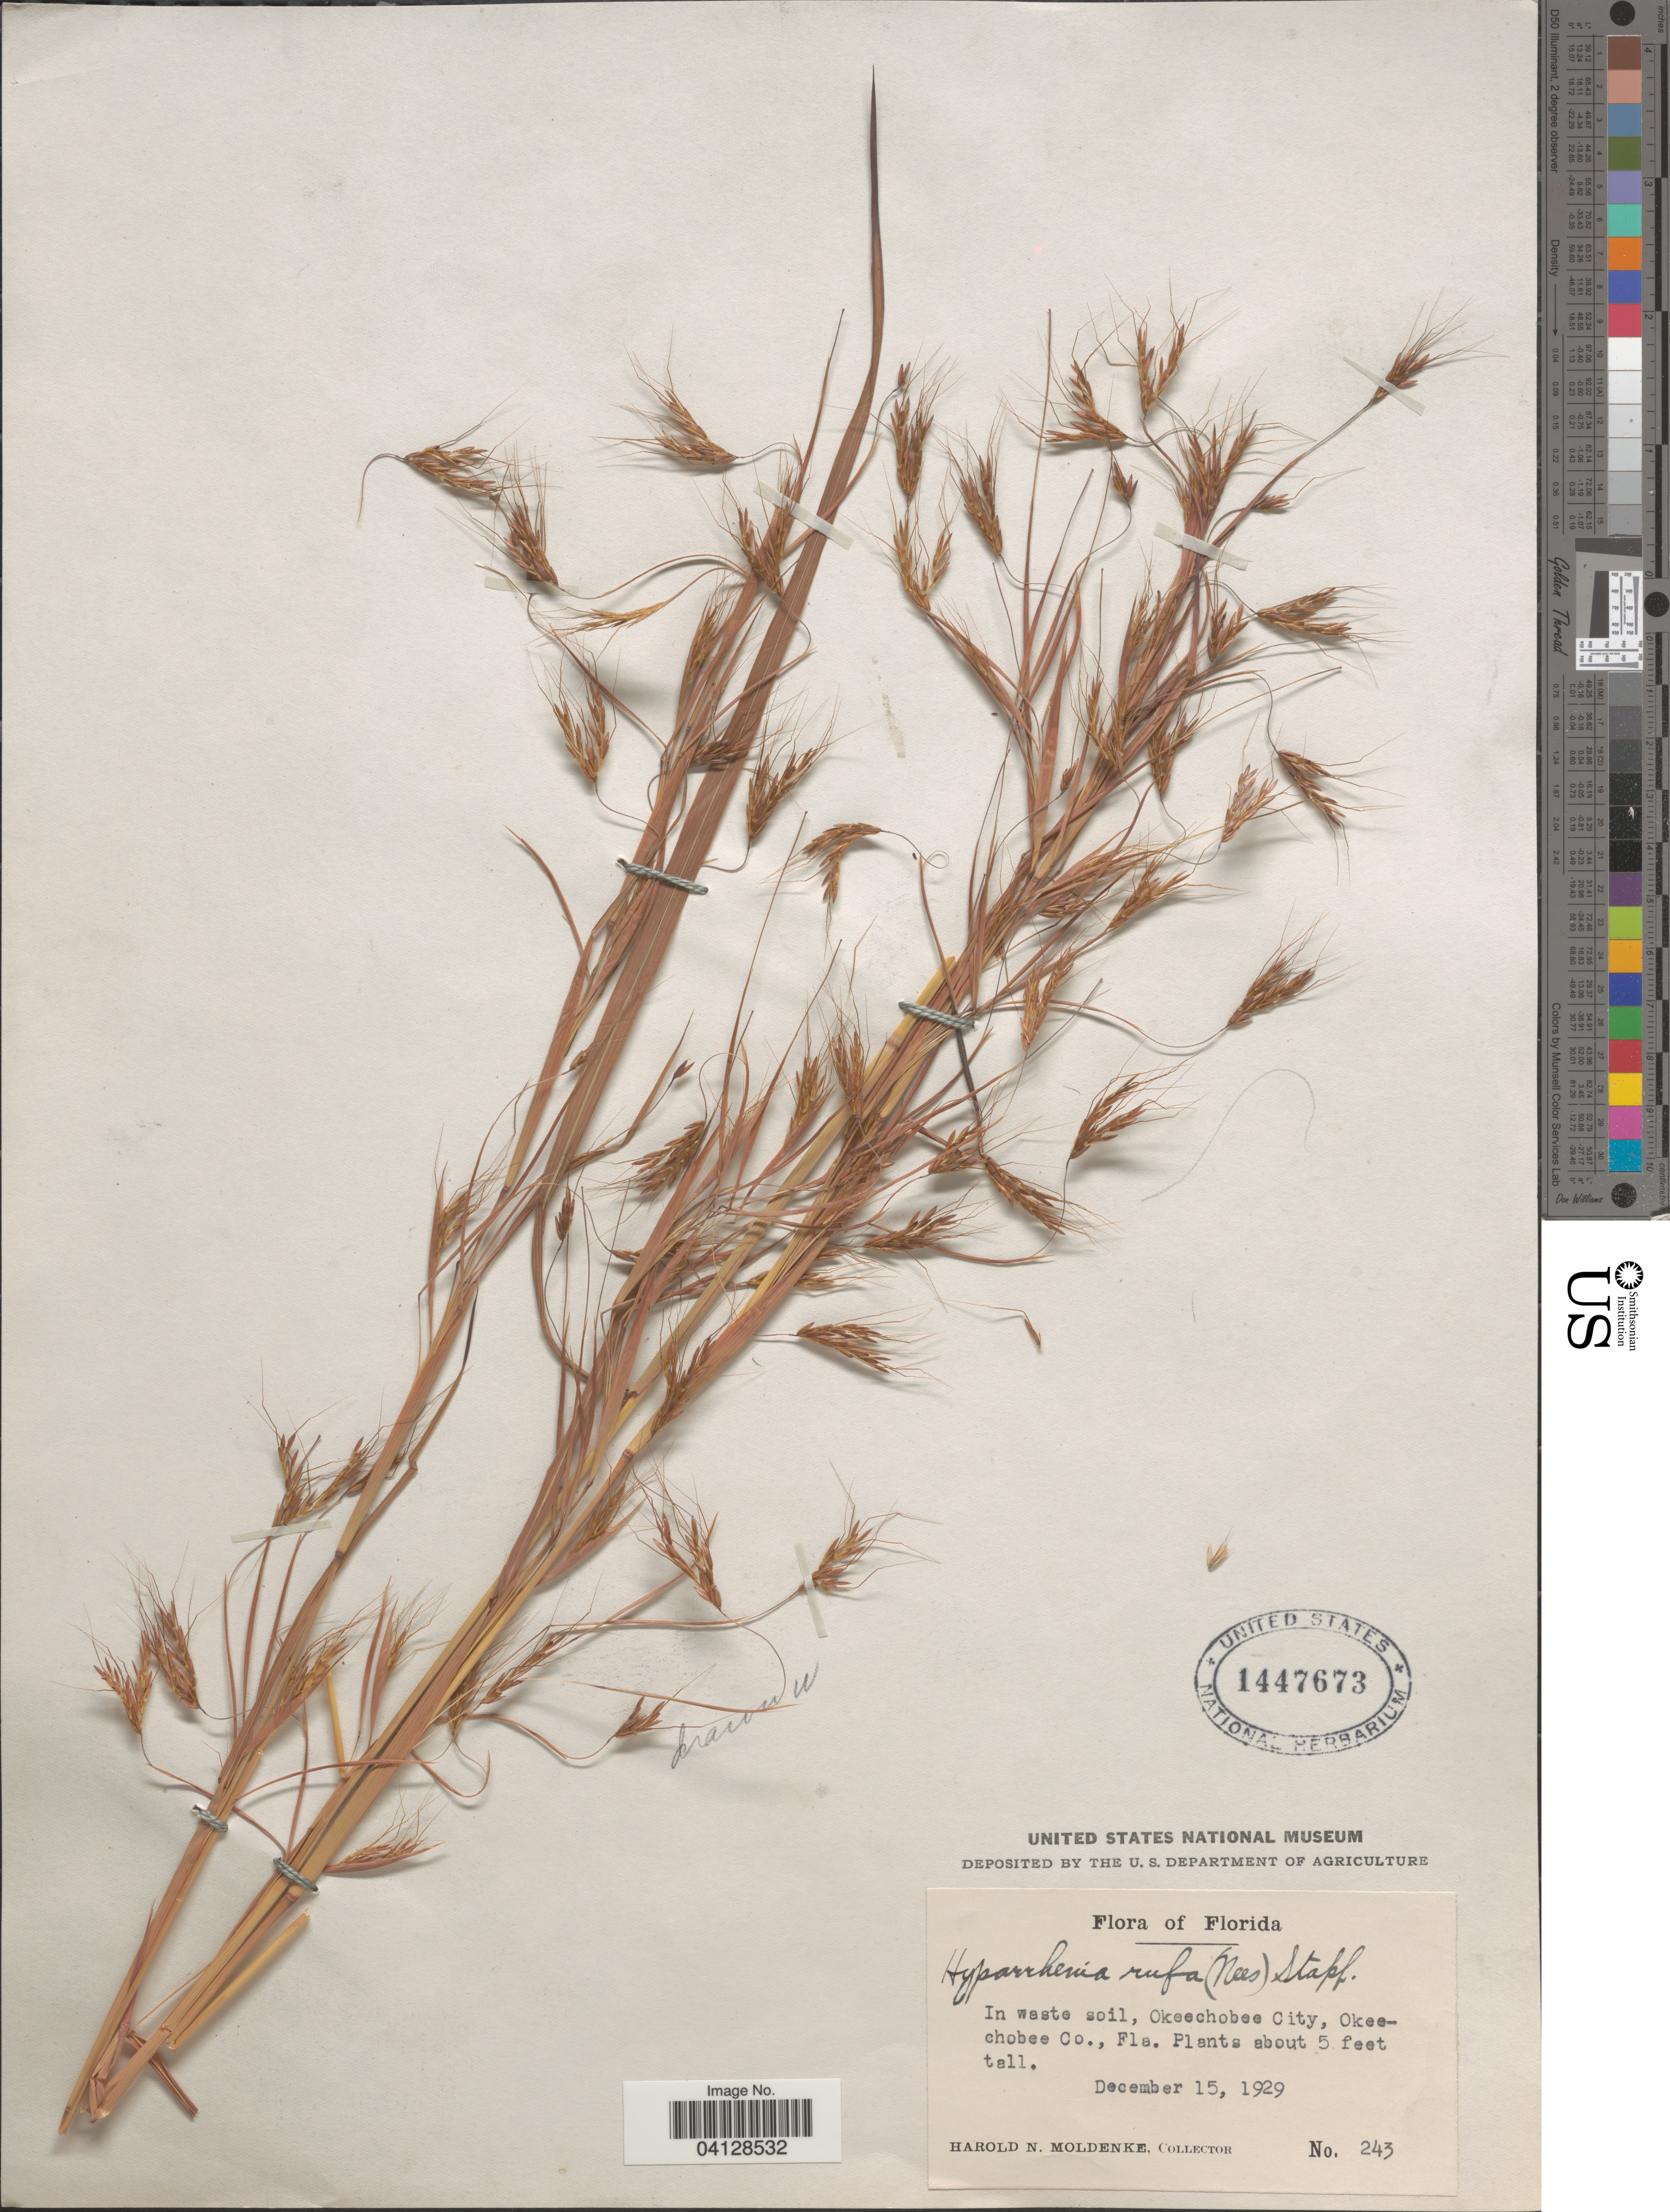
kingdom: Plantae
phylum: Tracheophyta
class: Liliopsida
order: Poales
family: Poaceae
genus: Hyparrhenia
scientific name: Hyparrhenia rufa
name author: (Nees) Stapf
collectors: H. N. Moldenke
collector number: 243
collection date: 1929-12-15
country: United States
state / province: Florida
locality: Okeechobee City, Okeechobee Co.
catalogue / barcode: US 1447673